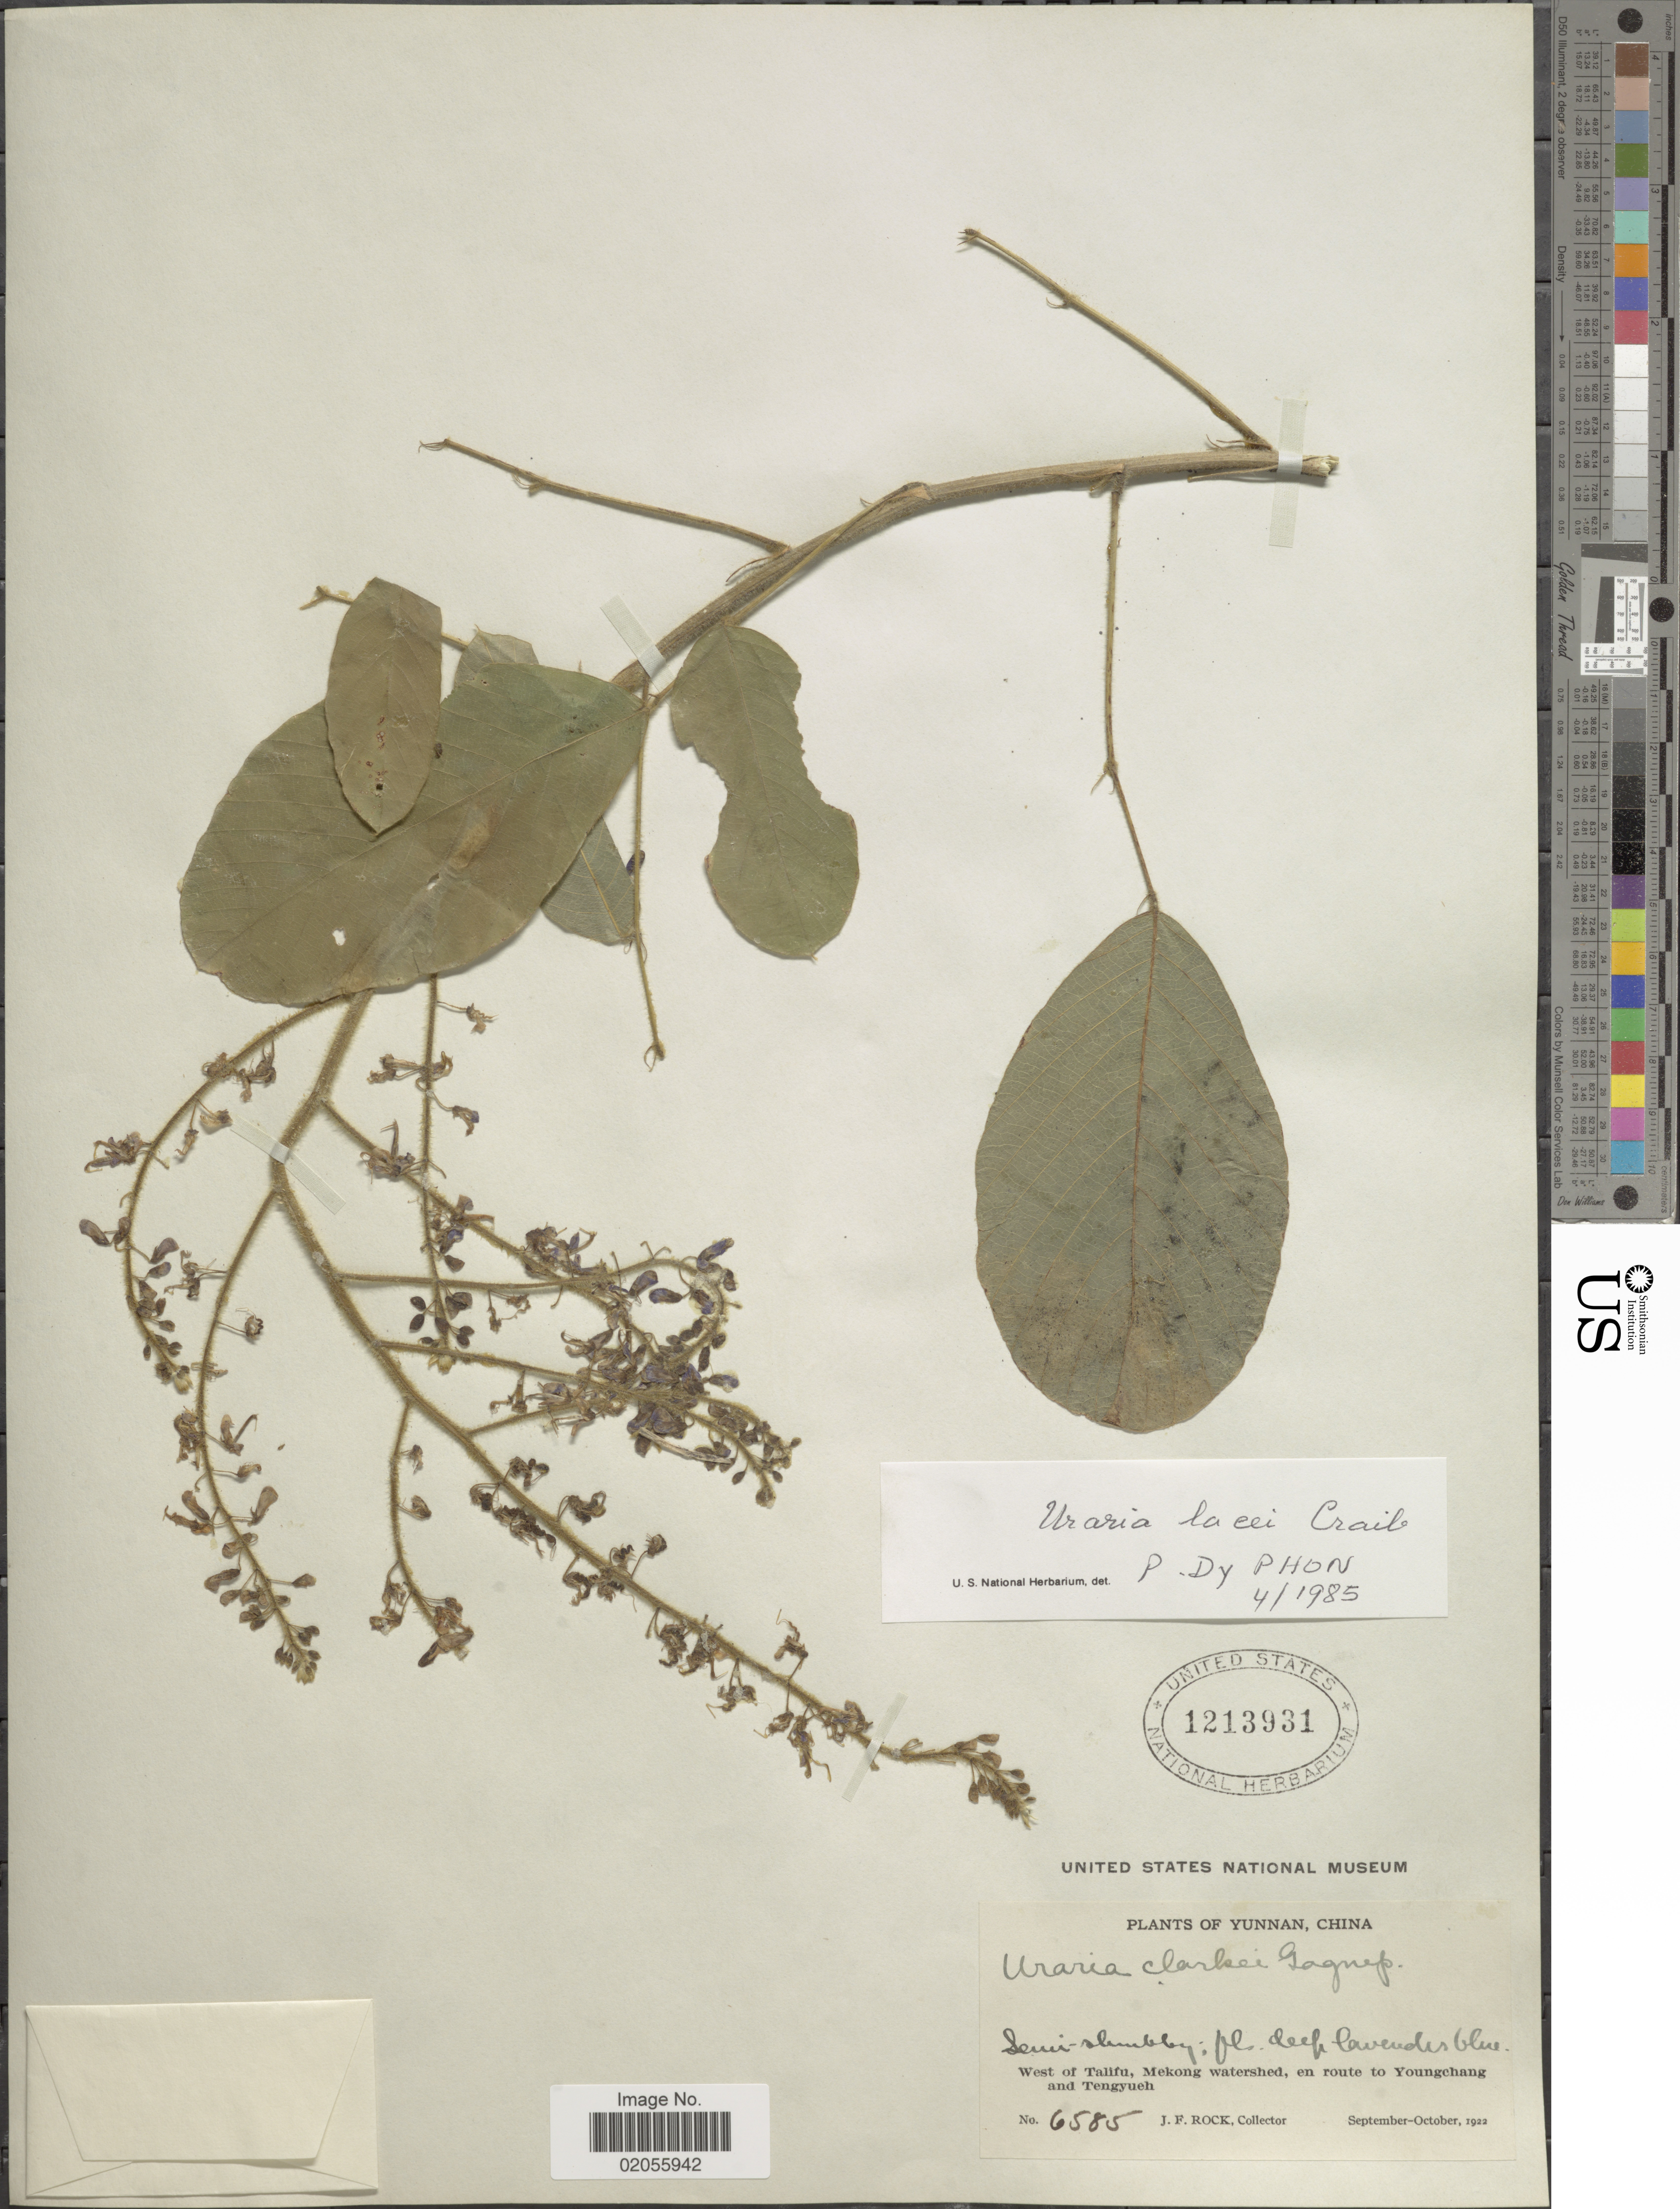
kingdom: Plantae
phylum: Tracheophyta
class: Magnoliopsida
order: Fabales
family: Fabaceae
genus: Uraria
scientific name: Uraria lacei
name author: Craib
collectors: J. Rock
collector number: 6585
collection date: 1922-09/1922-10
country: China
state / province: Yunnan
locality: West of Talifu, Mekong watershed, en route to Youngchang and Tengyueh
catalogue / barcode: US 1213931